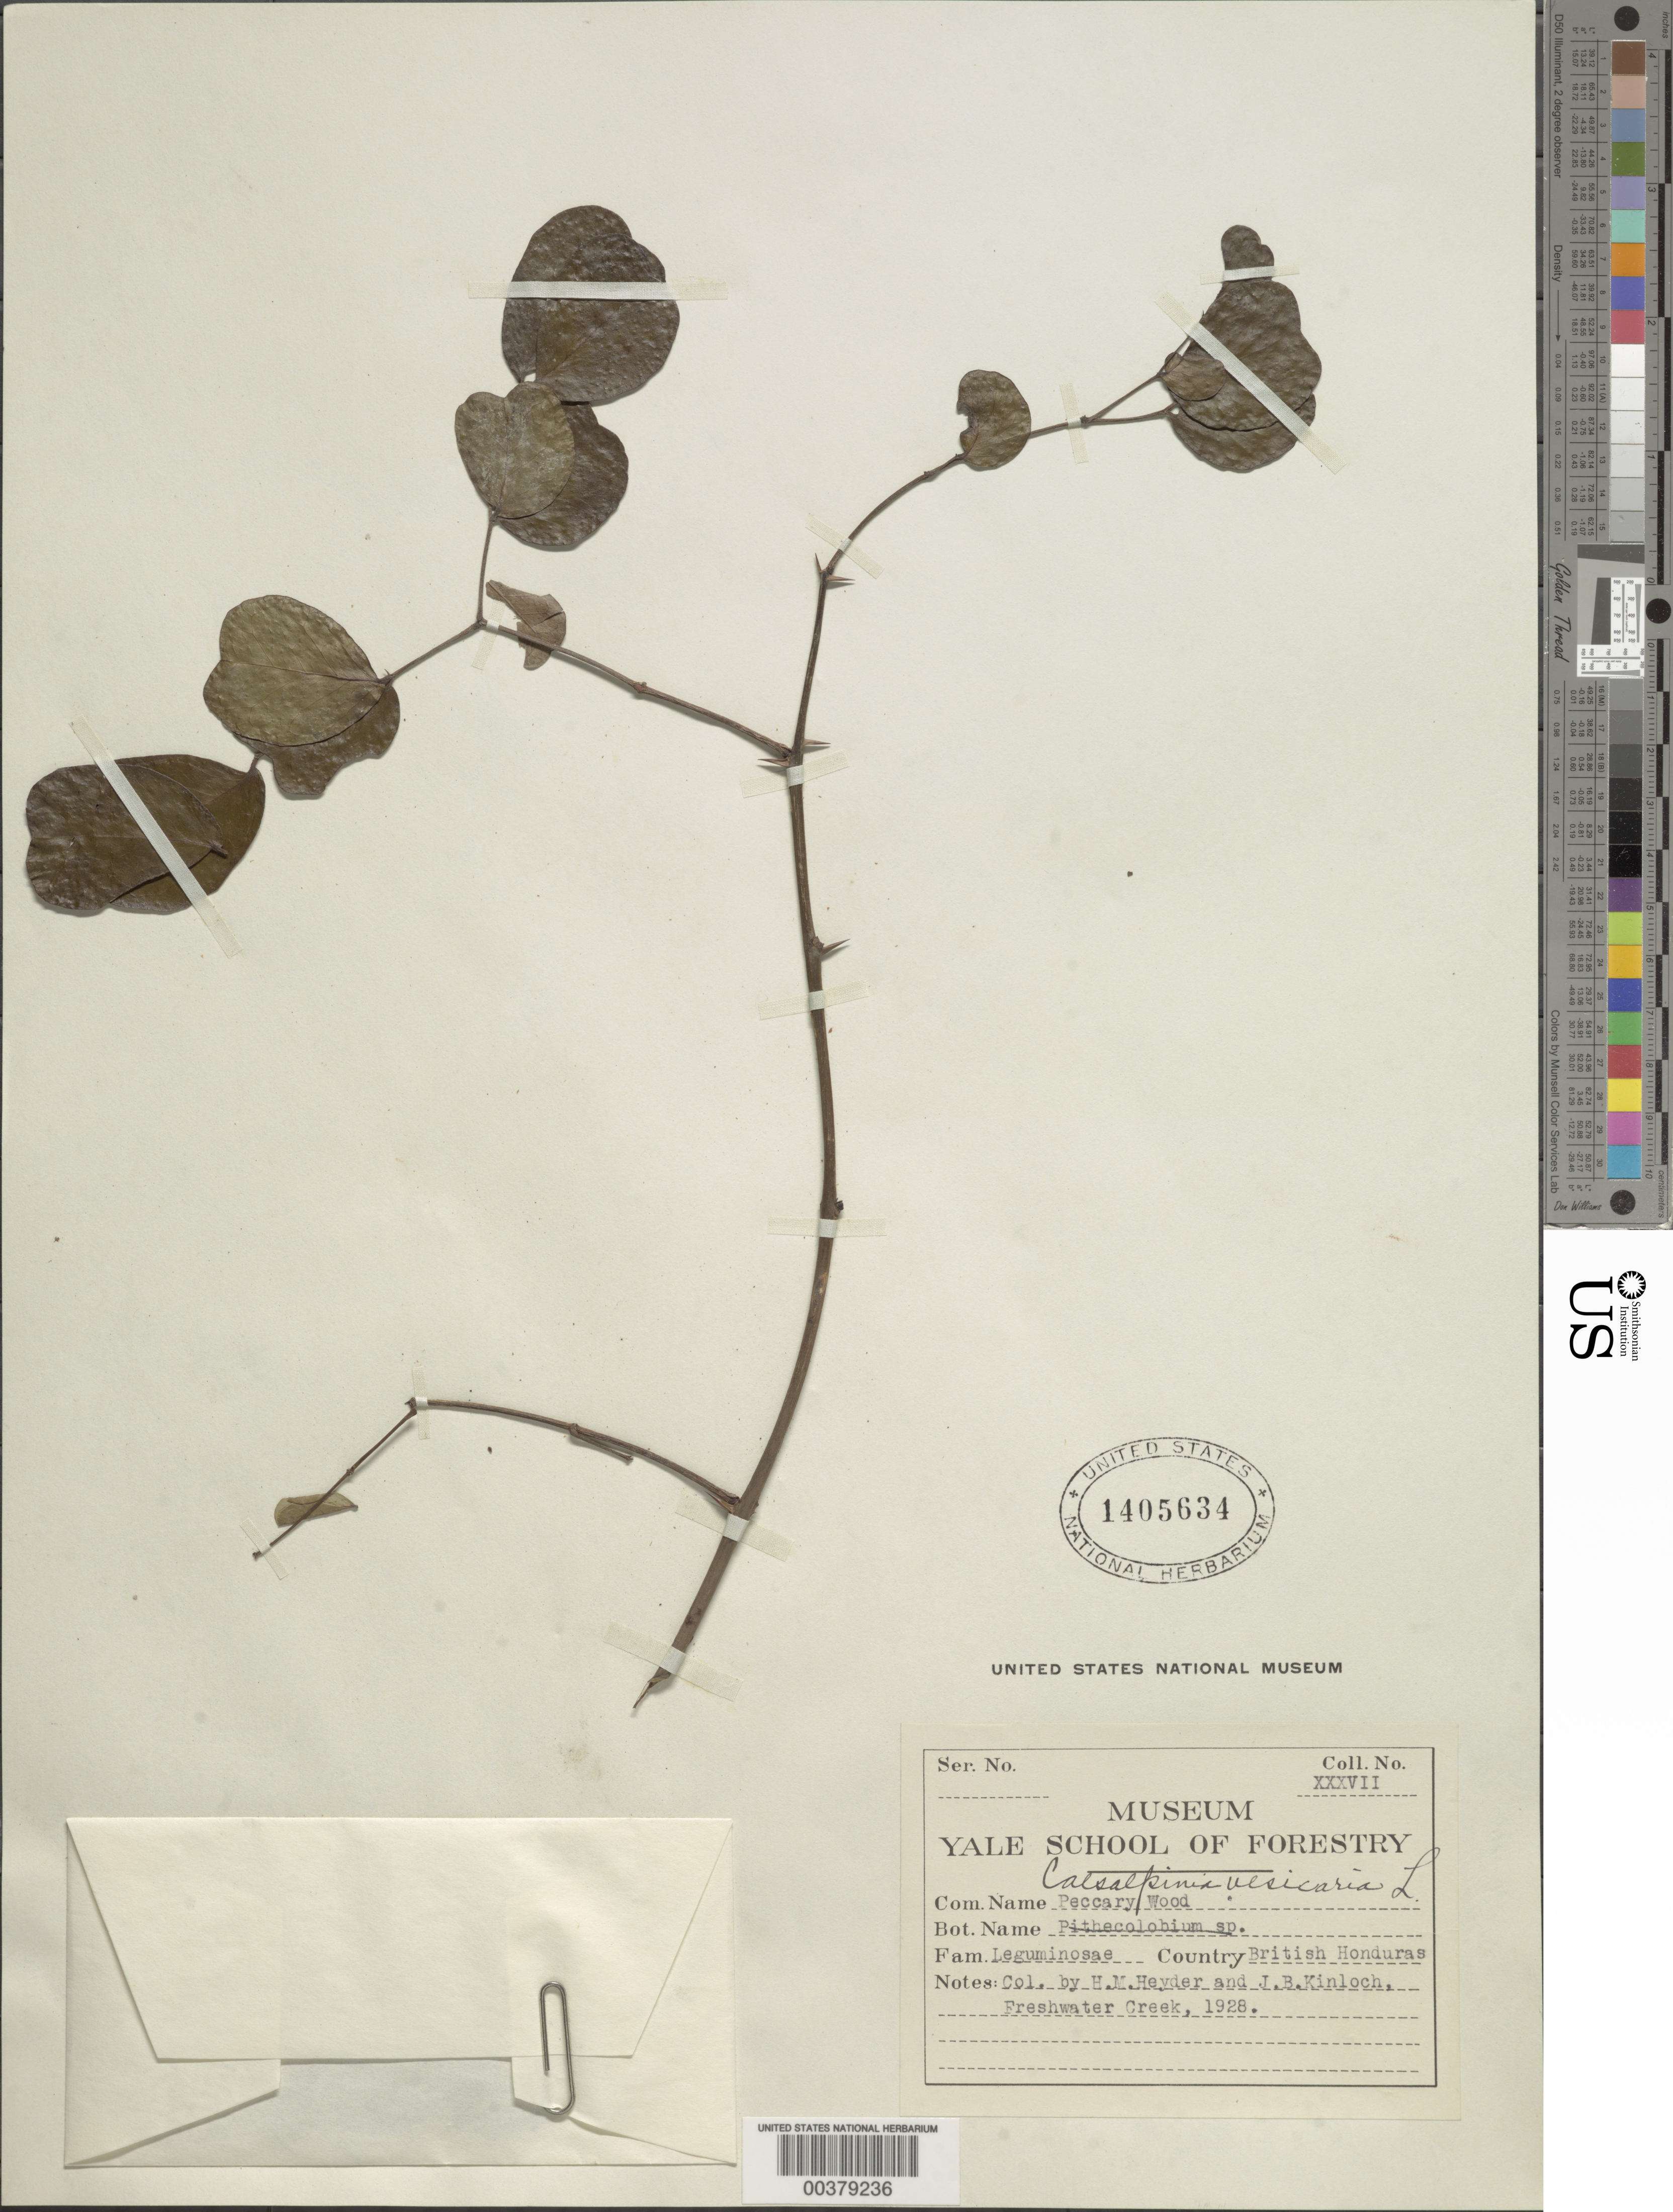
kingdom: Plantae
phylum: Tracheophyta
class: Magnoliopsida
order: Fabales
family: Fabaceae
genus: Tara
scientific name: Tara vesicaria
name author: (L.) Molinari et al.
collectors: H. Heyder & J. Kinloch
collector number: Xxxvii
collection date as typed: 1928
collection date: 1928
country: Belize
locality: Freshwater Creek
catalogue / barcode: US 1405634